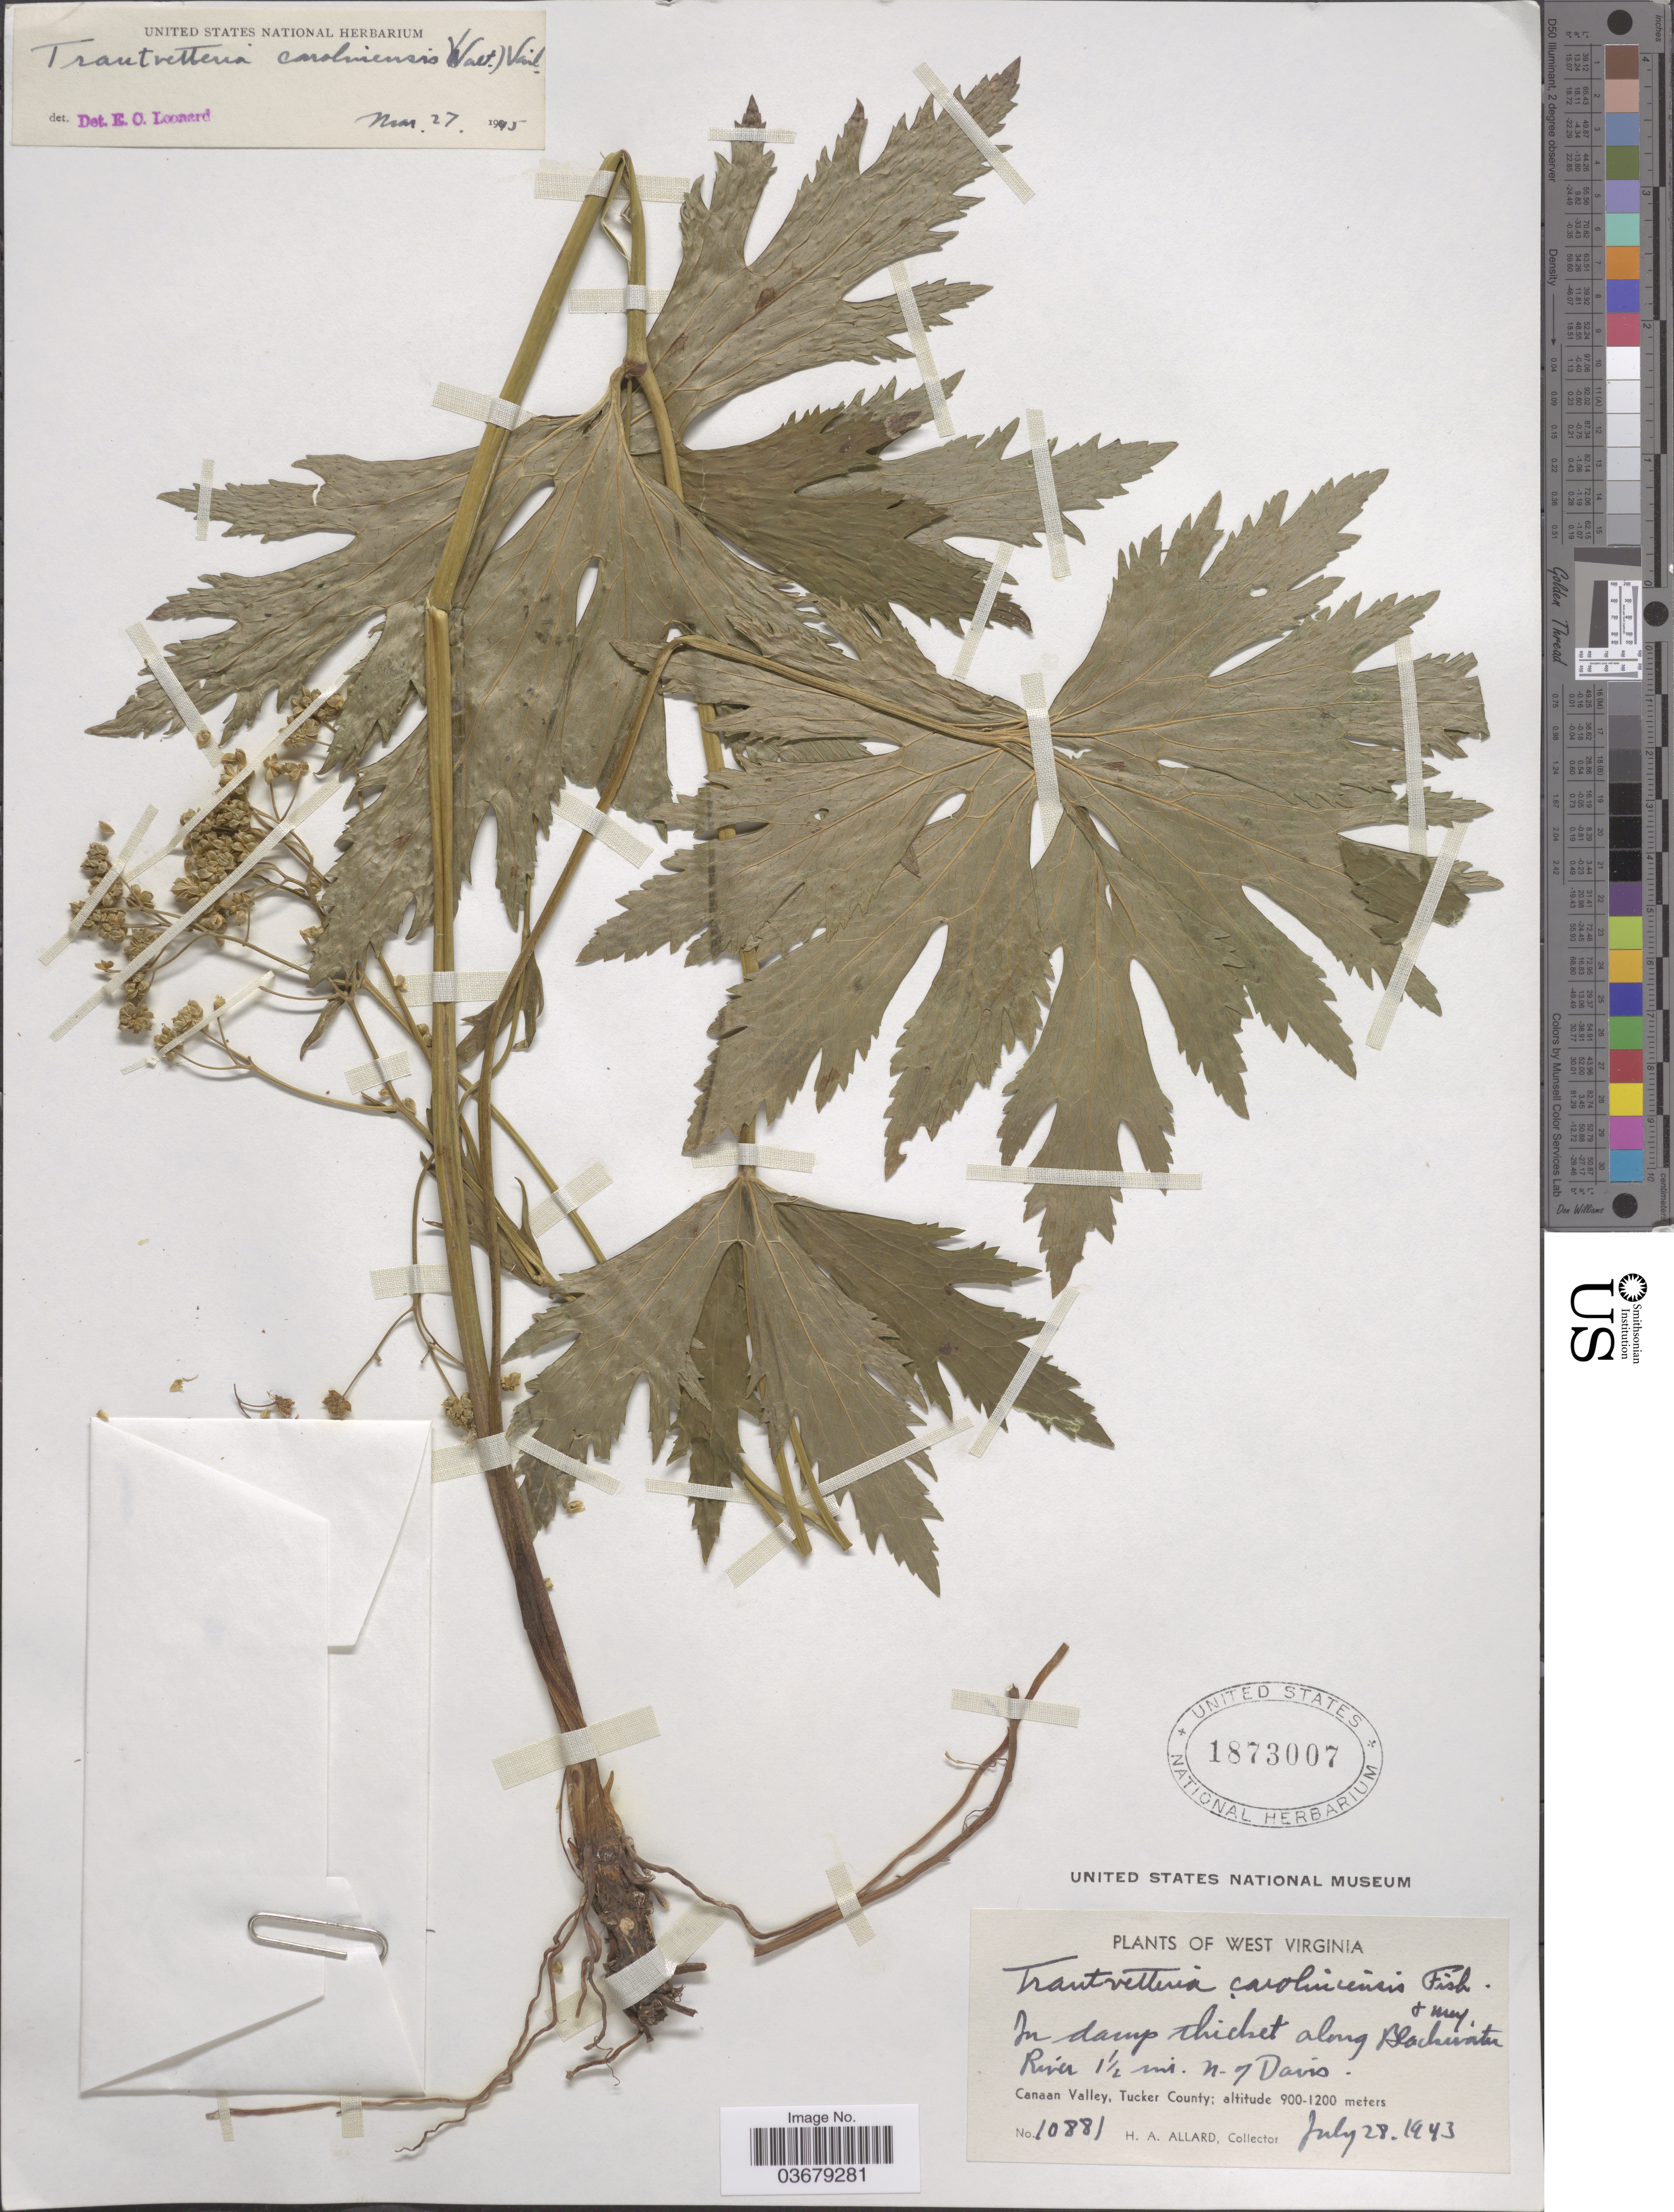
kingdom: Plantae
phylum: Tracheophyta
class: Magnoliopsida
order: Ranunculales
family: Ranunculaceae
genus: Trautvetteria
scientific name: Trautvetteria caroliniensis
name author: (Walter) Vail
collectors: H. A. Allard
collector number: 10881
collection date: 1943-07-28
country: United States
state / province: West Virginia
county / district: Tucker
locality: Along Blackwater River, 1½ mi. N. of Davis. Canaan Valley, Tucker County.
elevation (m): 900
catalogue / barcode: US 1873007